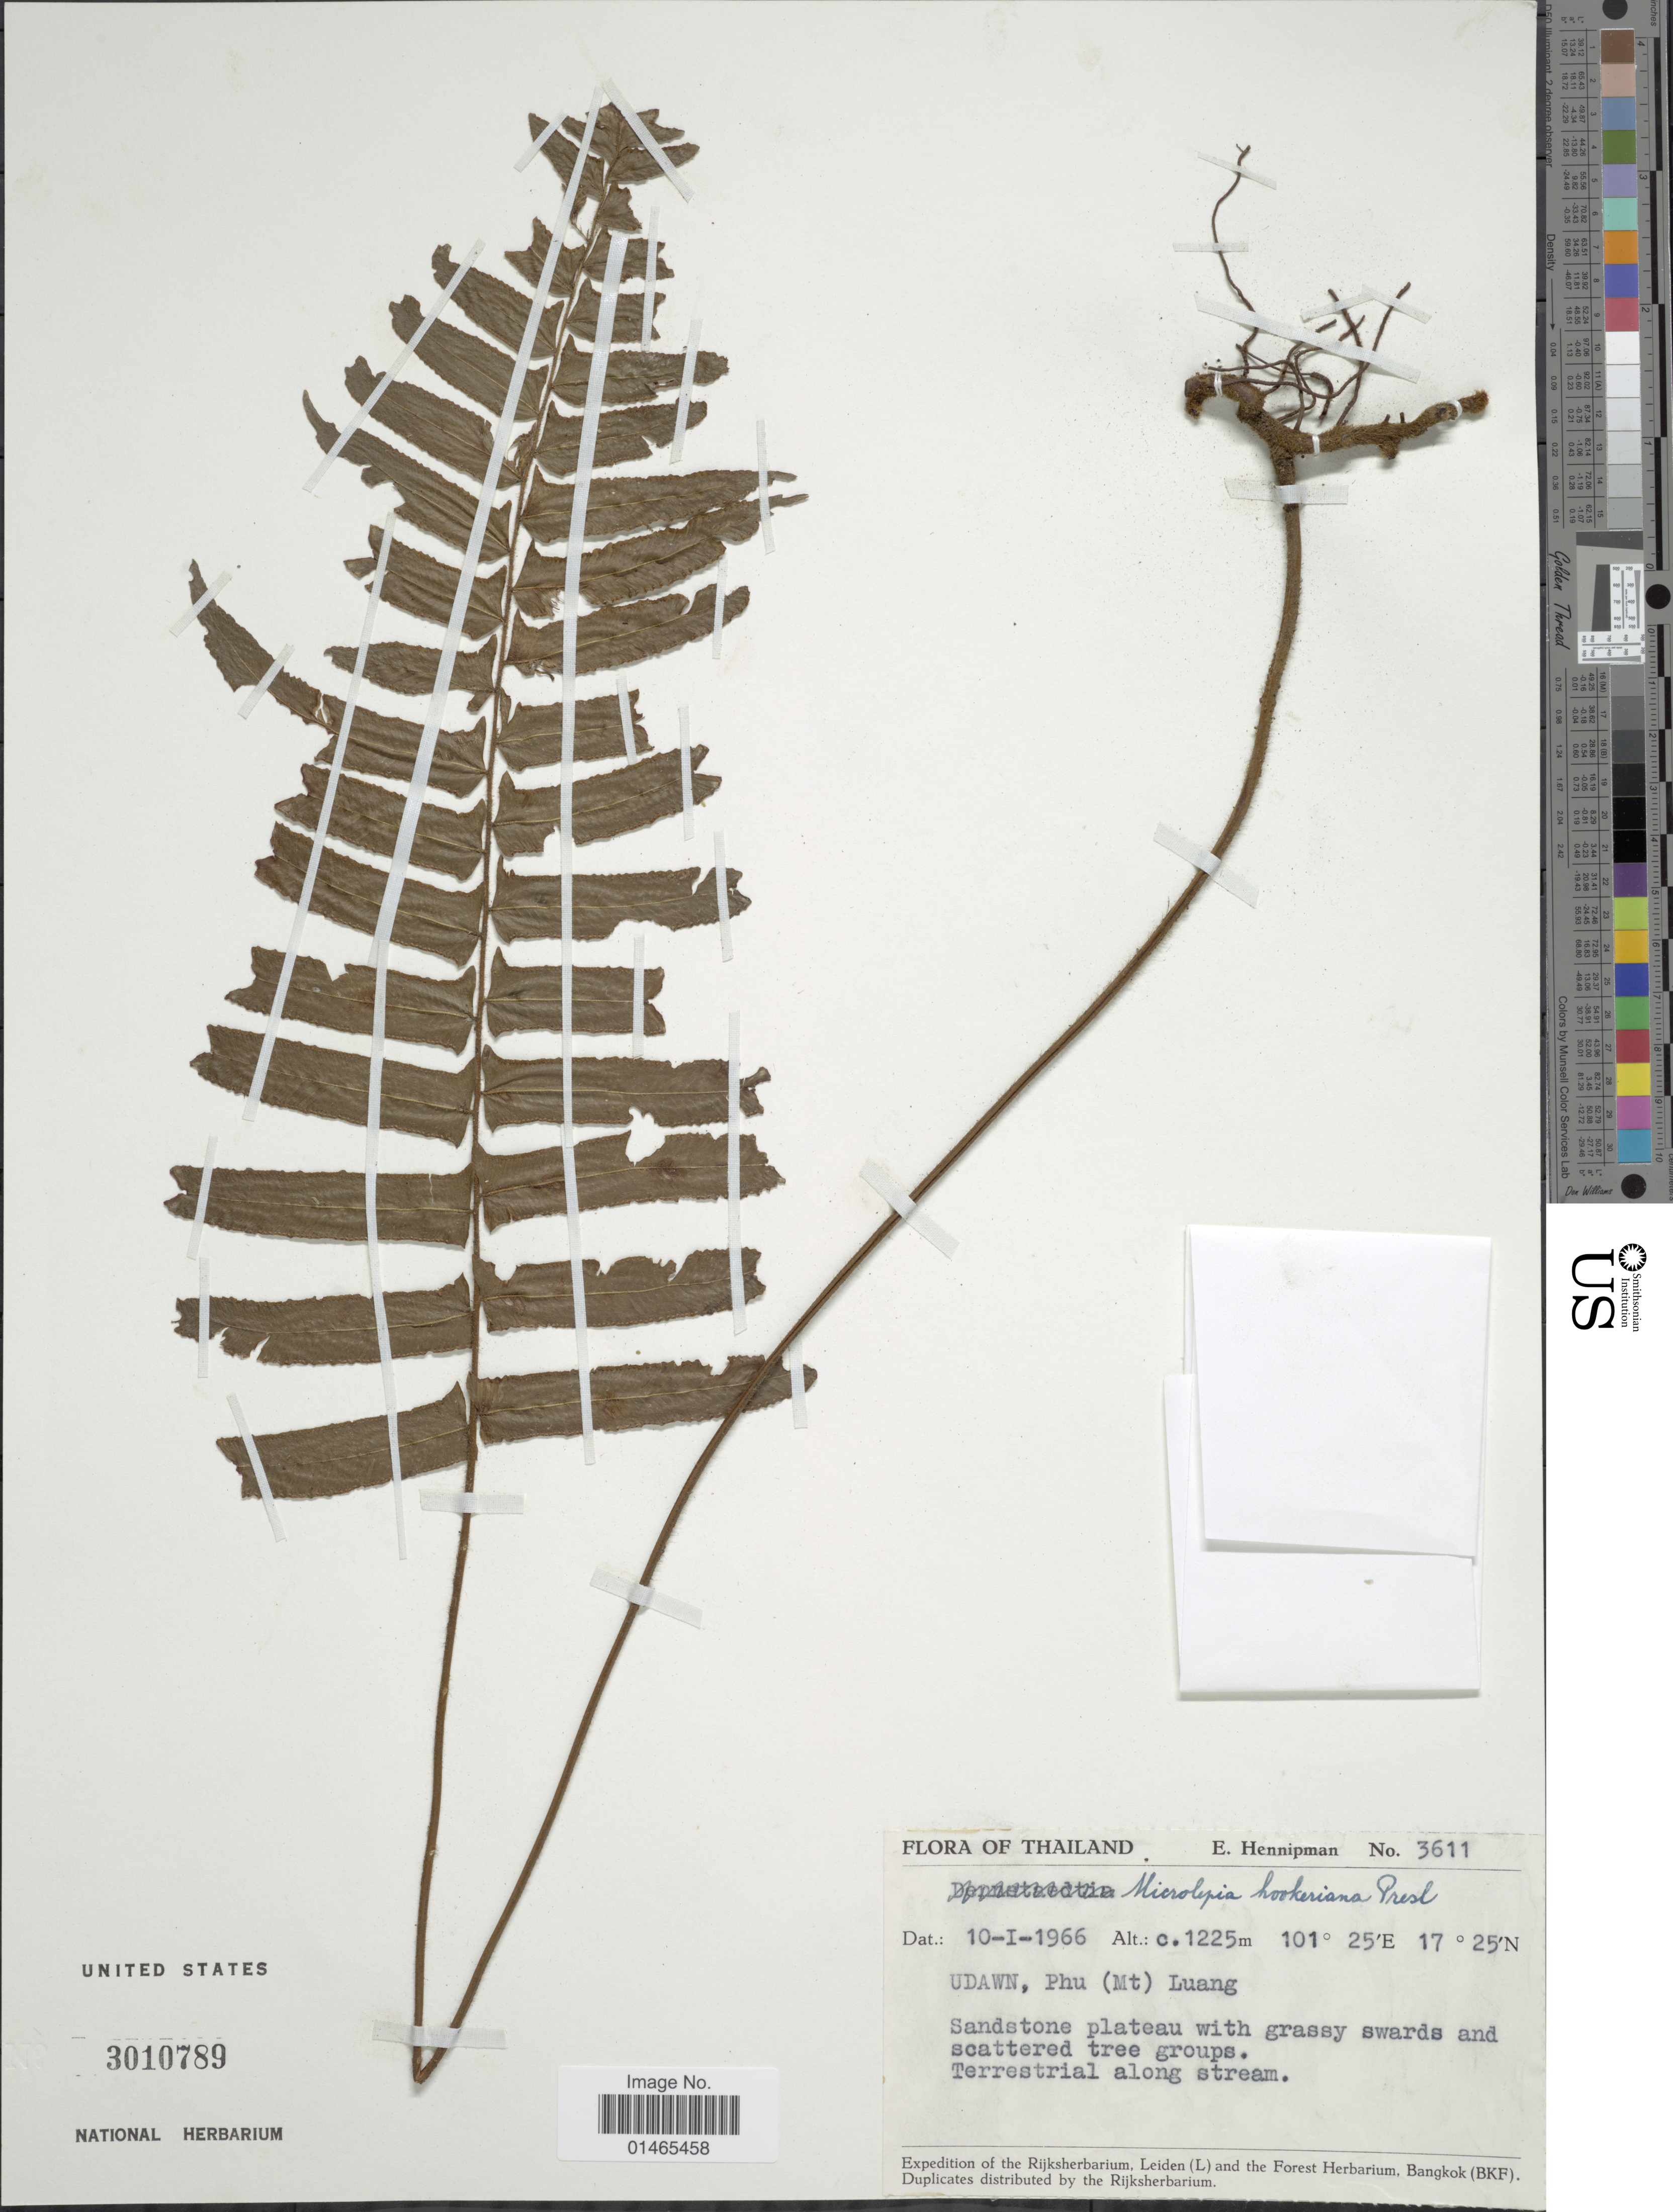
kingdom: Plantae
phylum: Tracheophyta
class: Polypodiopsida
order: Polypodiales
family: Dennstaedtiaceae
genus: Microlepia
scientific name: Microlepia hookeriana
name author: (Wall. ex Hook.) C. Presl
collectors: E. Hennipman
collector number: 3611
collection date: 1966-01-10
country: Thailand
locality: Udawn, Phu (Mt.) Luang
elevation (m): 1225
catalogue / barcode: US 3010789